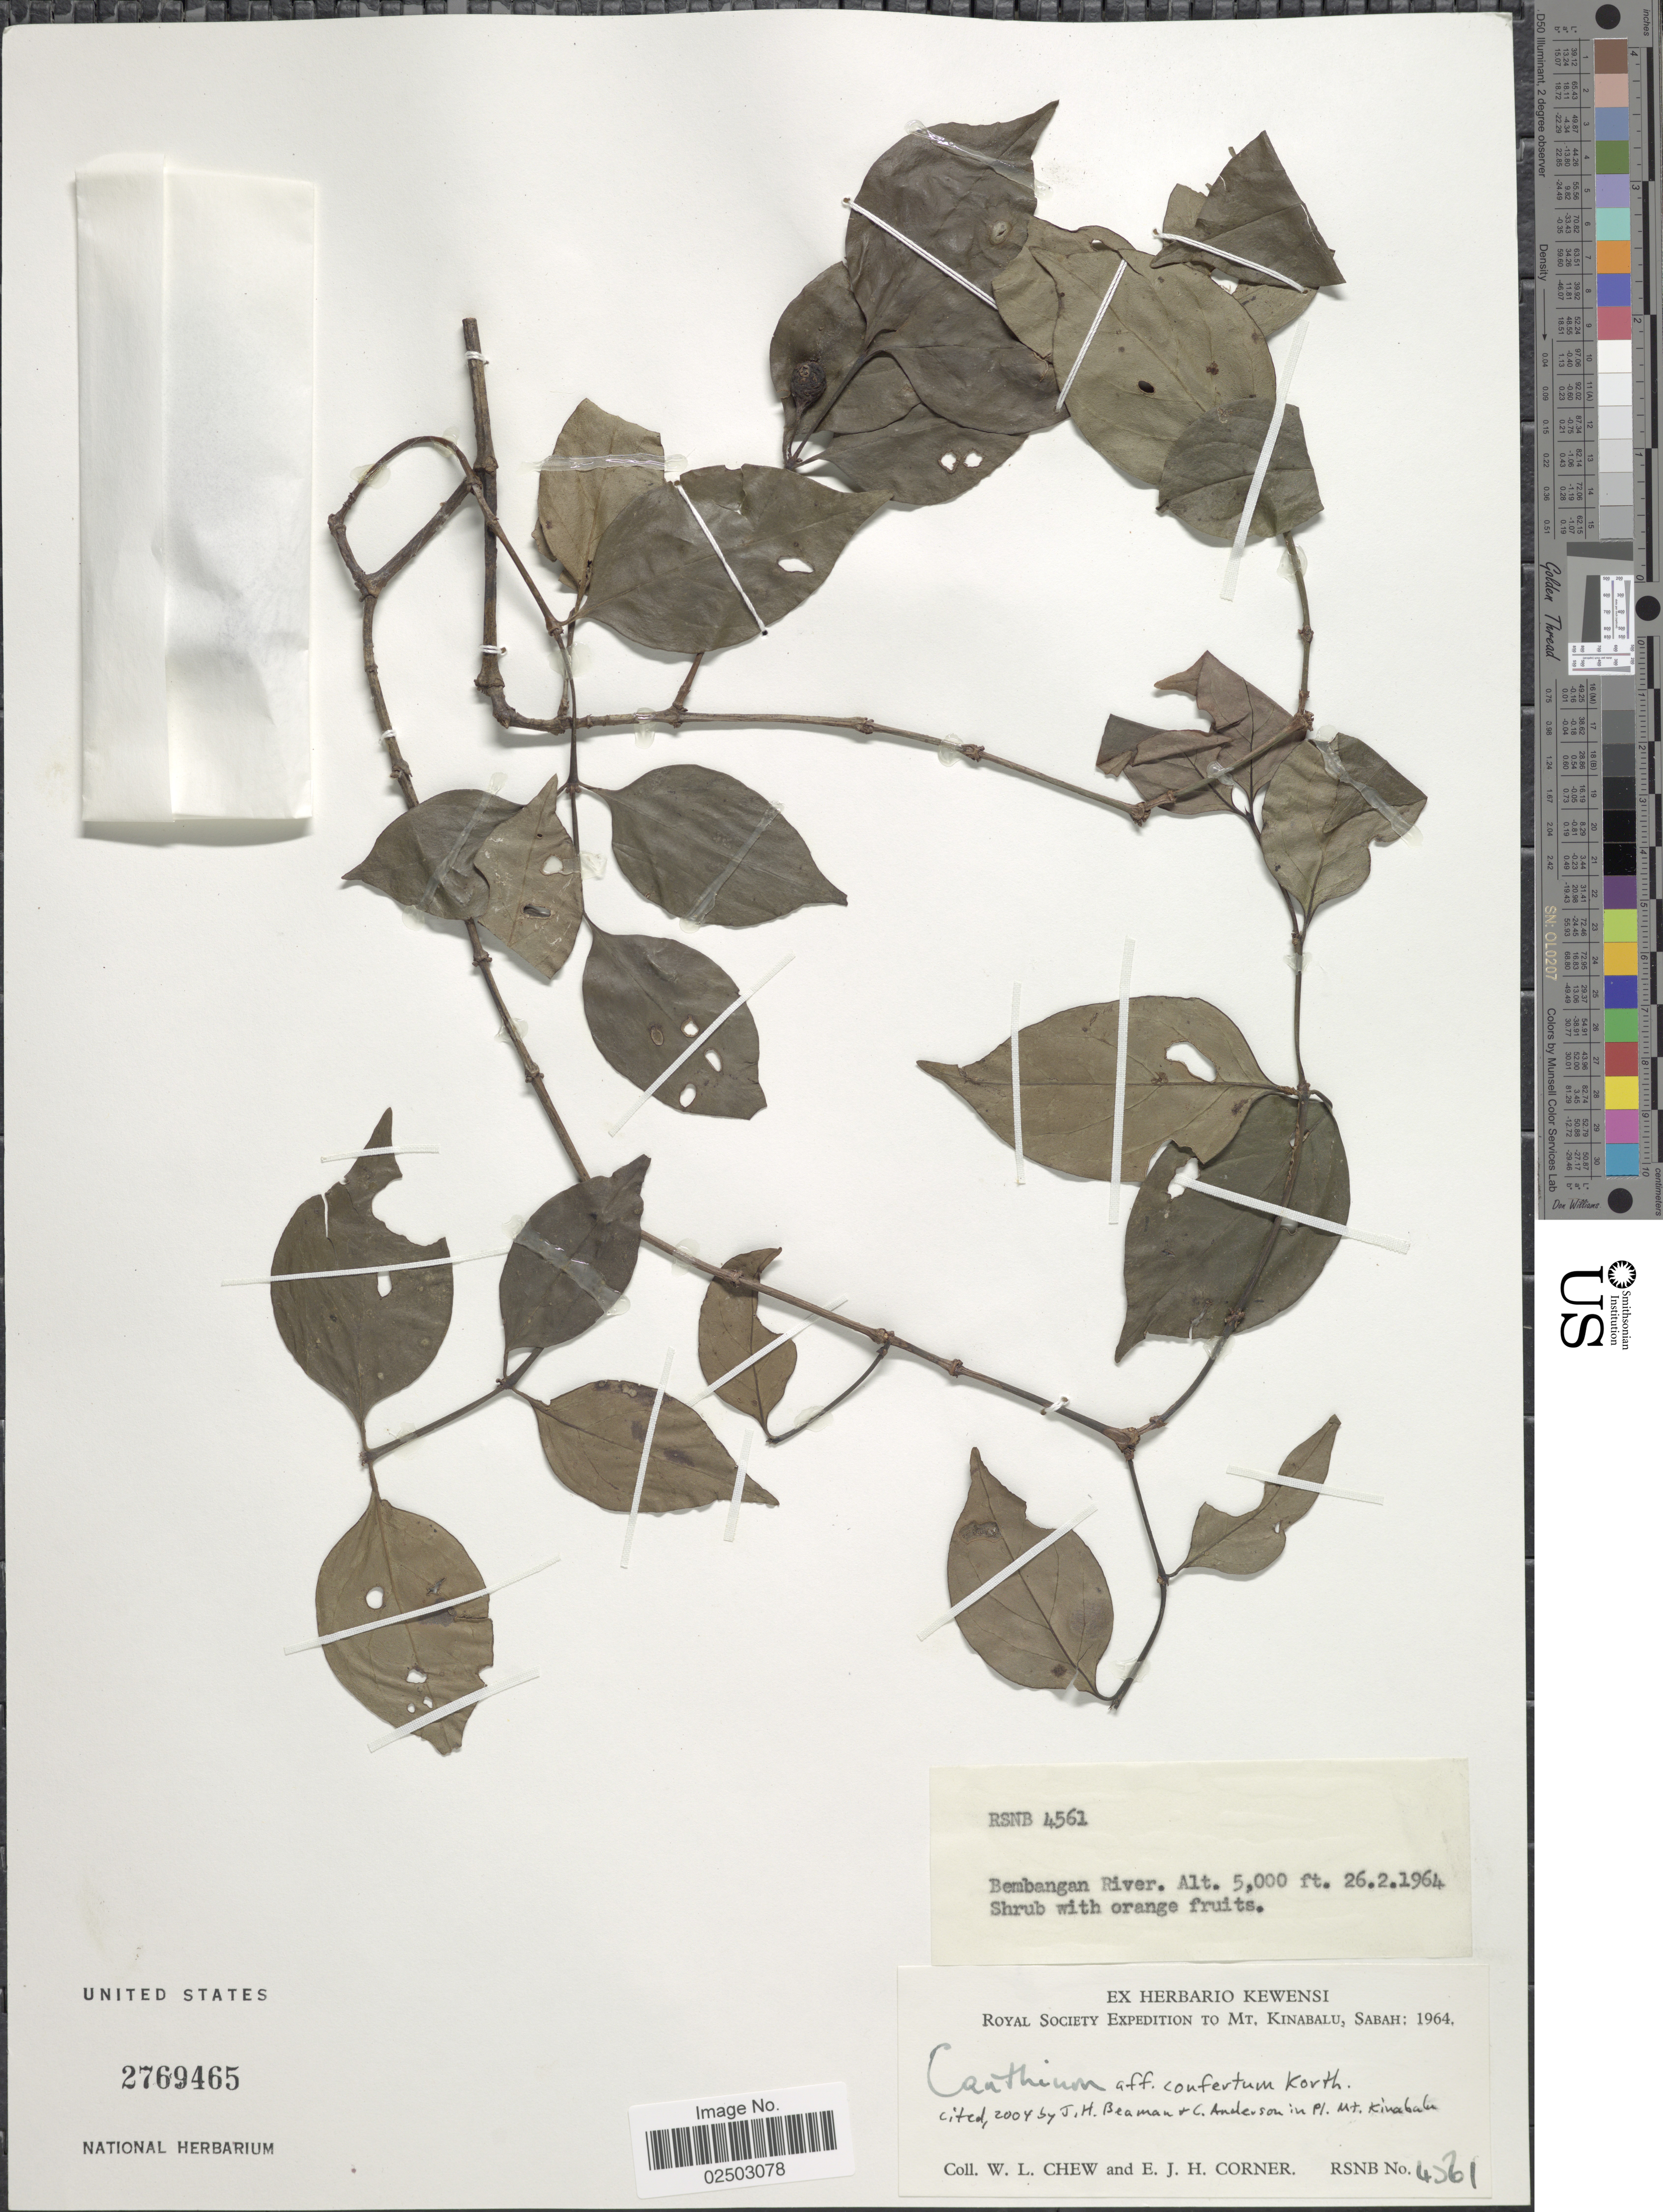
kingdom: Plantae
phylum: Tracheophyta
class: Magnoliopsida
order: Gentianales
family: Rubiaceae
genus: Canthium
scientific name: Canthium confertum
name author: Hassk.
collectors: W. Chew & E. Corner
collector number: RSNB4561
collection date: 1964-02-26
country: Malaysia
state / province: Sabah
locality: Mt. Kinabalu, Bembangan River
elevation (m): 1524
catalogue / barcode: US 2769465